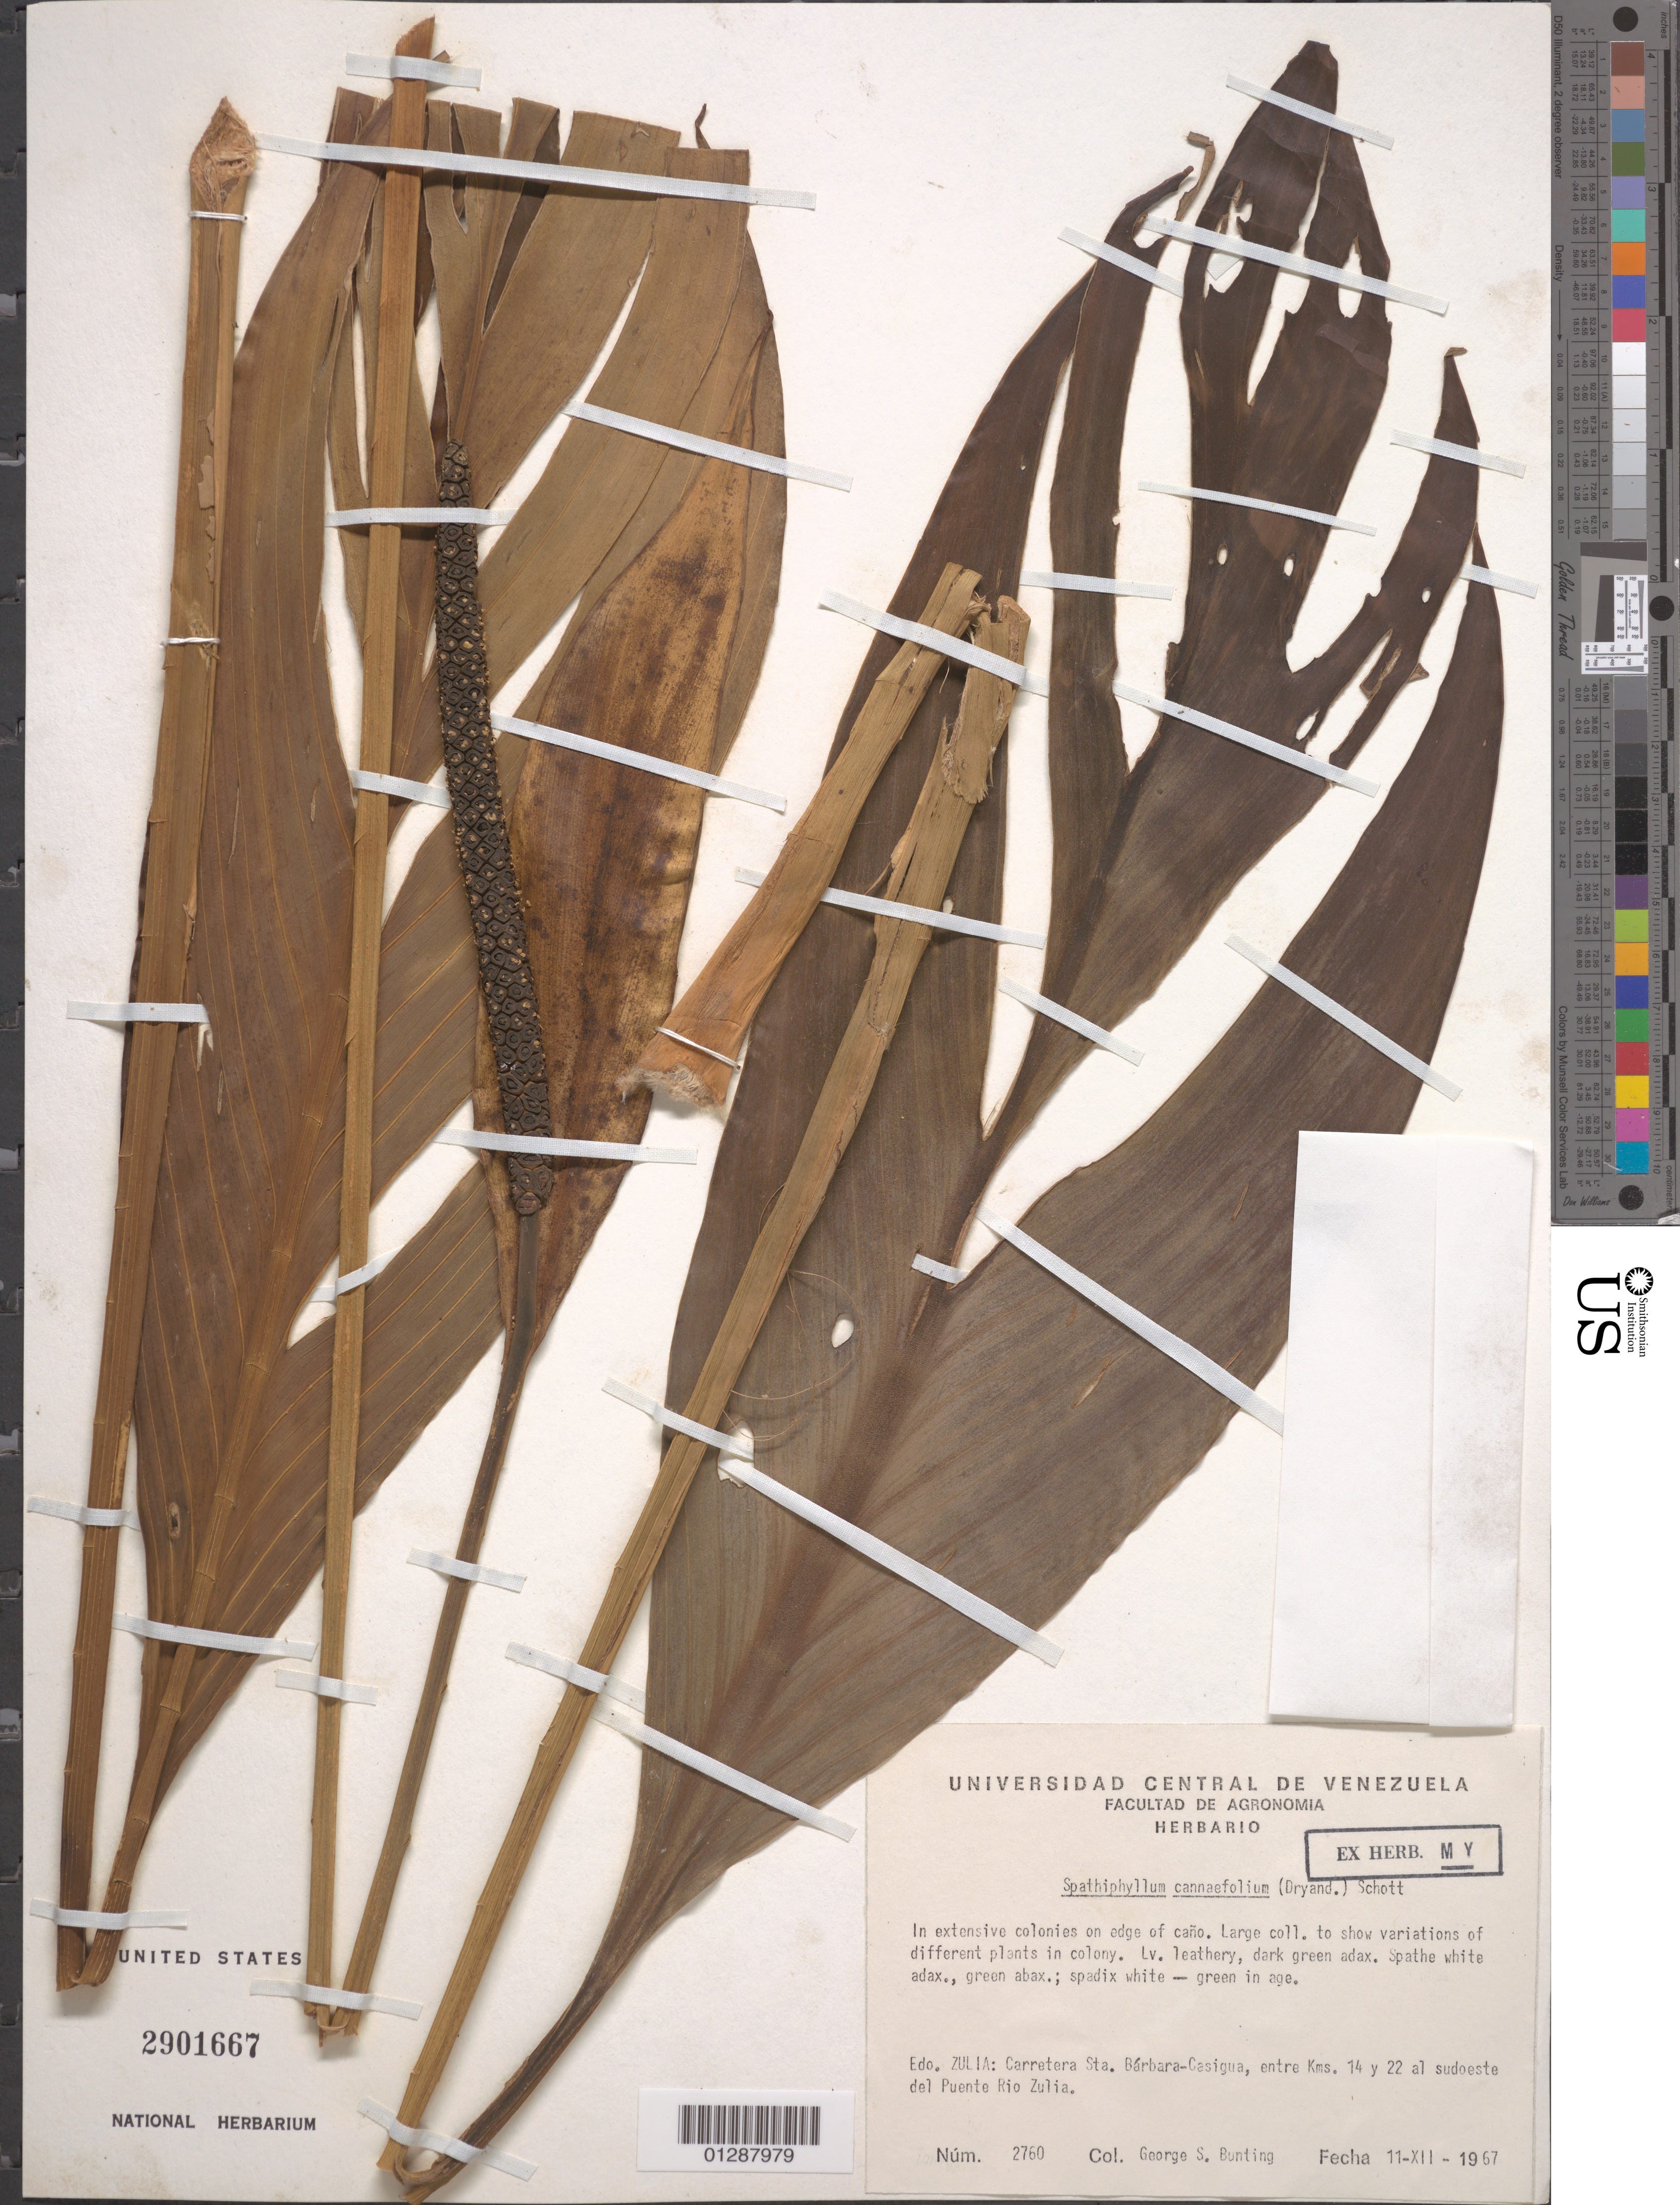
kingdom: Plantae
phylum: Tracheophyta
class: Liliopsida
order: Alismatales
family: Araceae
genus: Spathiphyllum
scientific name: Spathiphyllum cannifolium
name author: (Dryand. ex Sims) Schott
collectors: G. S. Bunting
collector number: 2760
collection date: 1967-12-11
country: Venezuela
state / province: Zulia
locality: On edge of caño. Edo. Zulia: Carretera Sta. Bárbara-Casigua, entre Kms. 14 y 22 al sudoeste del Puente Rio Zulia.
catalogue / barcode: US 2901667